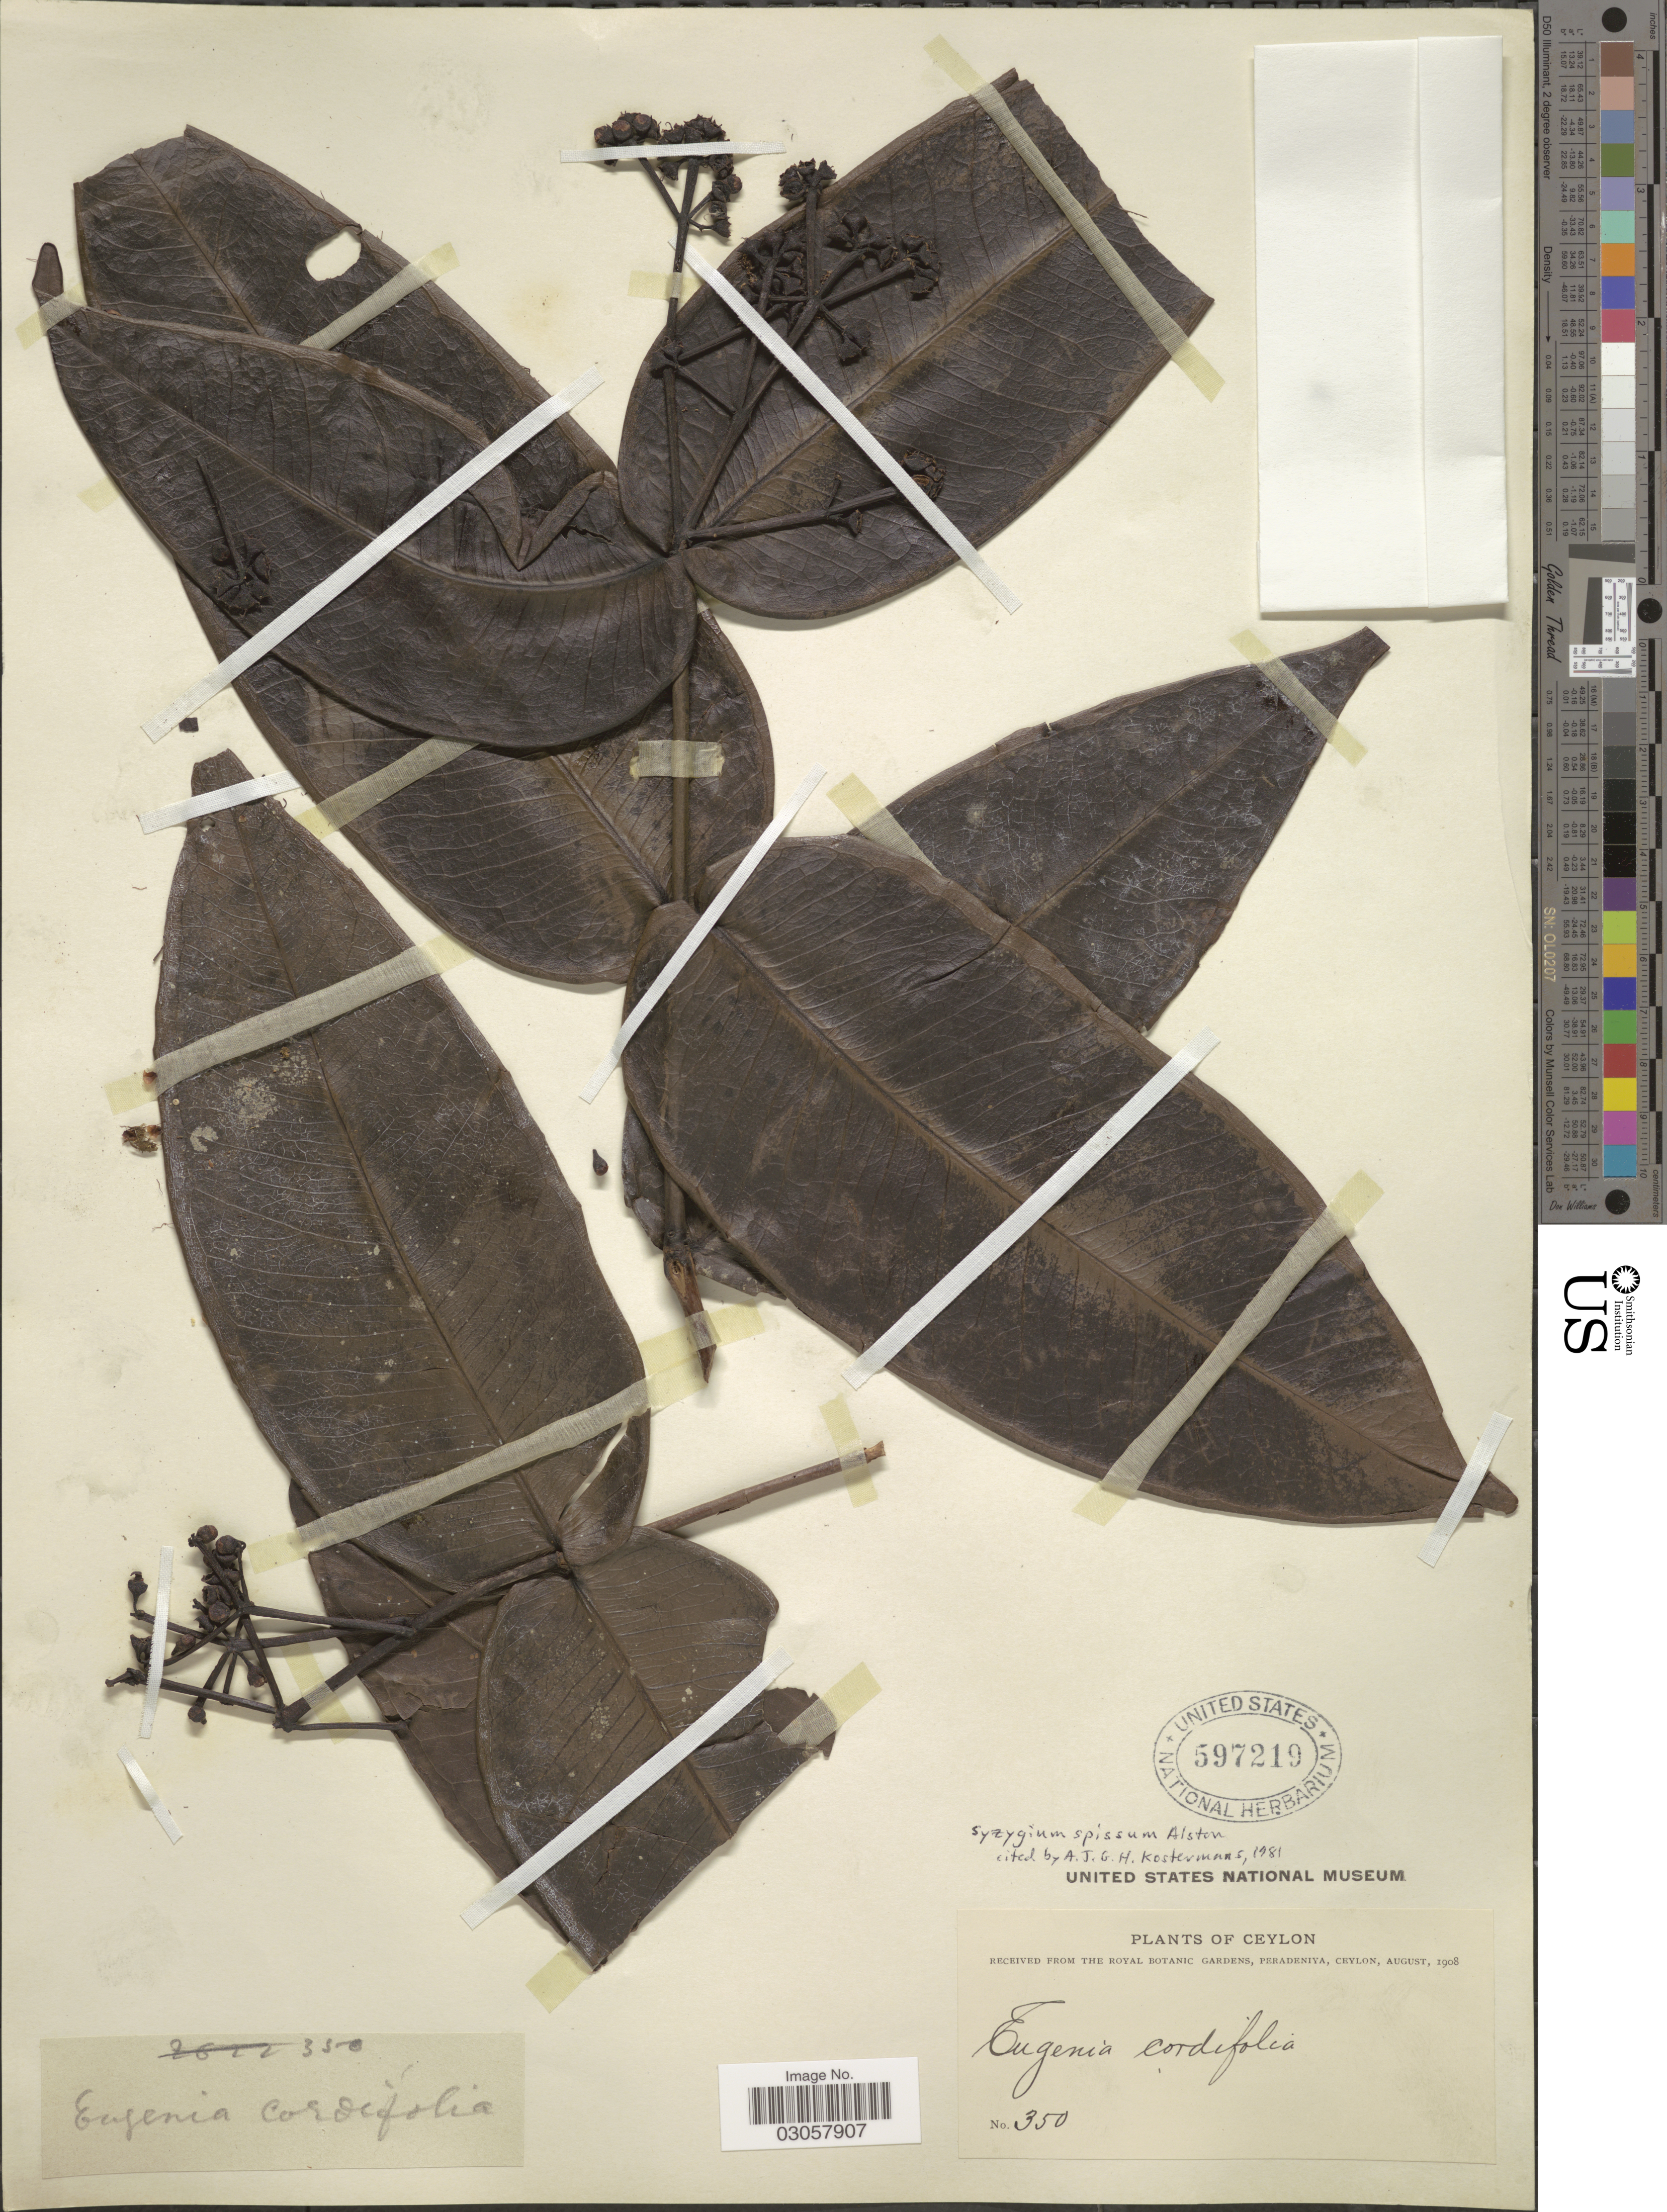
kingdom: Plantae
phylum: Tracheophyta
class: Magnoliopsida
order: Myrtales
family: Myrtaceae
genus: Syzygium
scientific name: Syzygium spissum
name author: Alston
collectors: ex herb. Royal Botanic Gardens, Peradeniya, Ceylon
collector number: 350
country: Sri Lanka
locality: Ceylon.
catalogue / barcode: US 597219